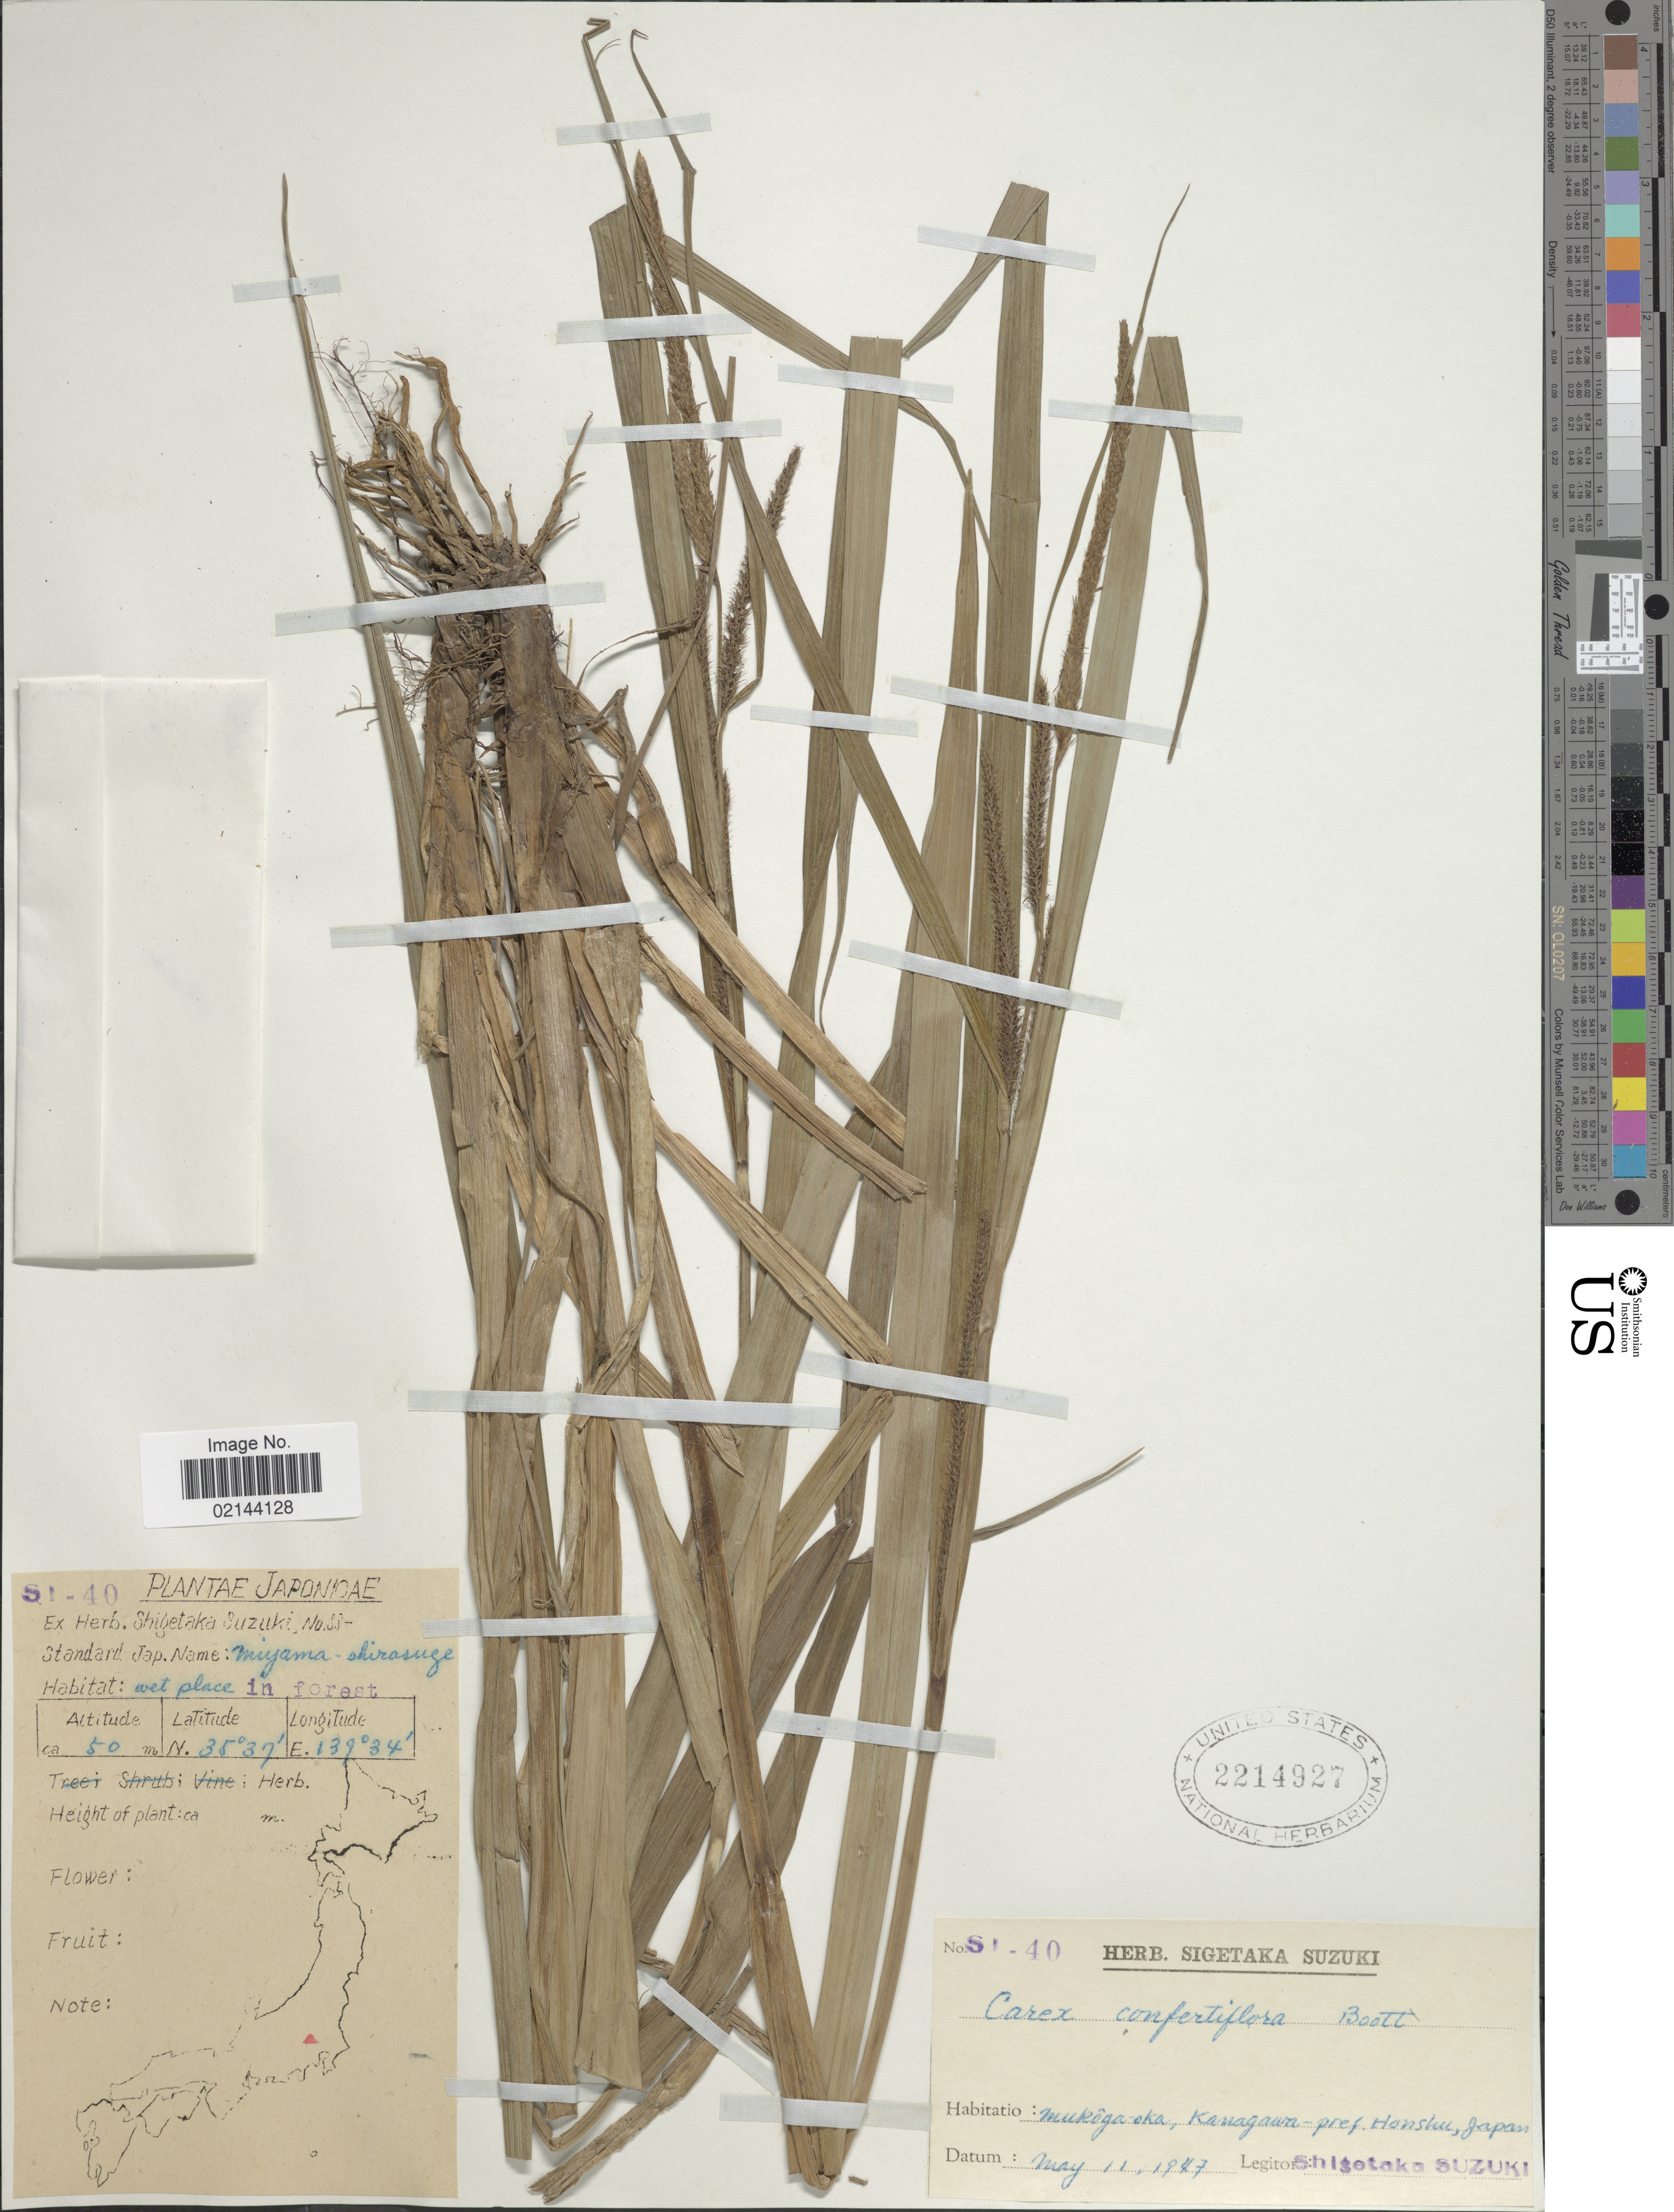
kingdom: Plantae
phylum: Tracheophyta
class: Liliopsida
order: Poales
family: Cyperaceae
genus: Carex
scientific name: Carex confertiflora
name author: Boott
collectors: S. Suzuki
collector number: S1-40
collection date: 1947-05-11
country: Japan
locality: Mukoga-oka, Kanagawa- pref. Honshu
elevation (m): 50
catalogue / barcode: US 2214927